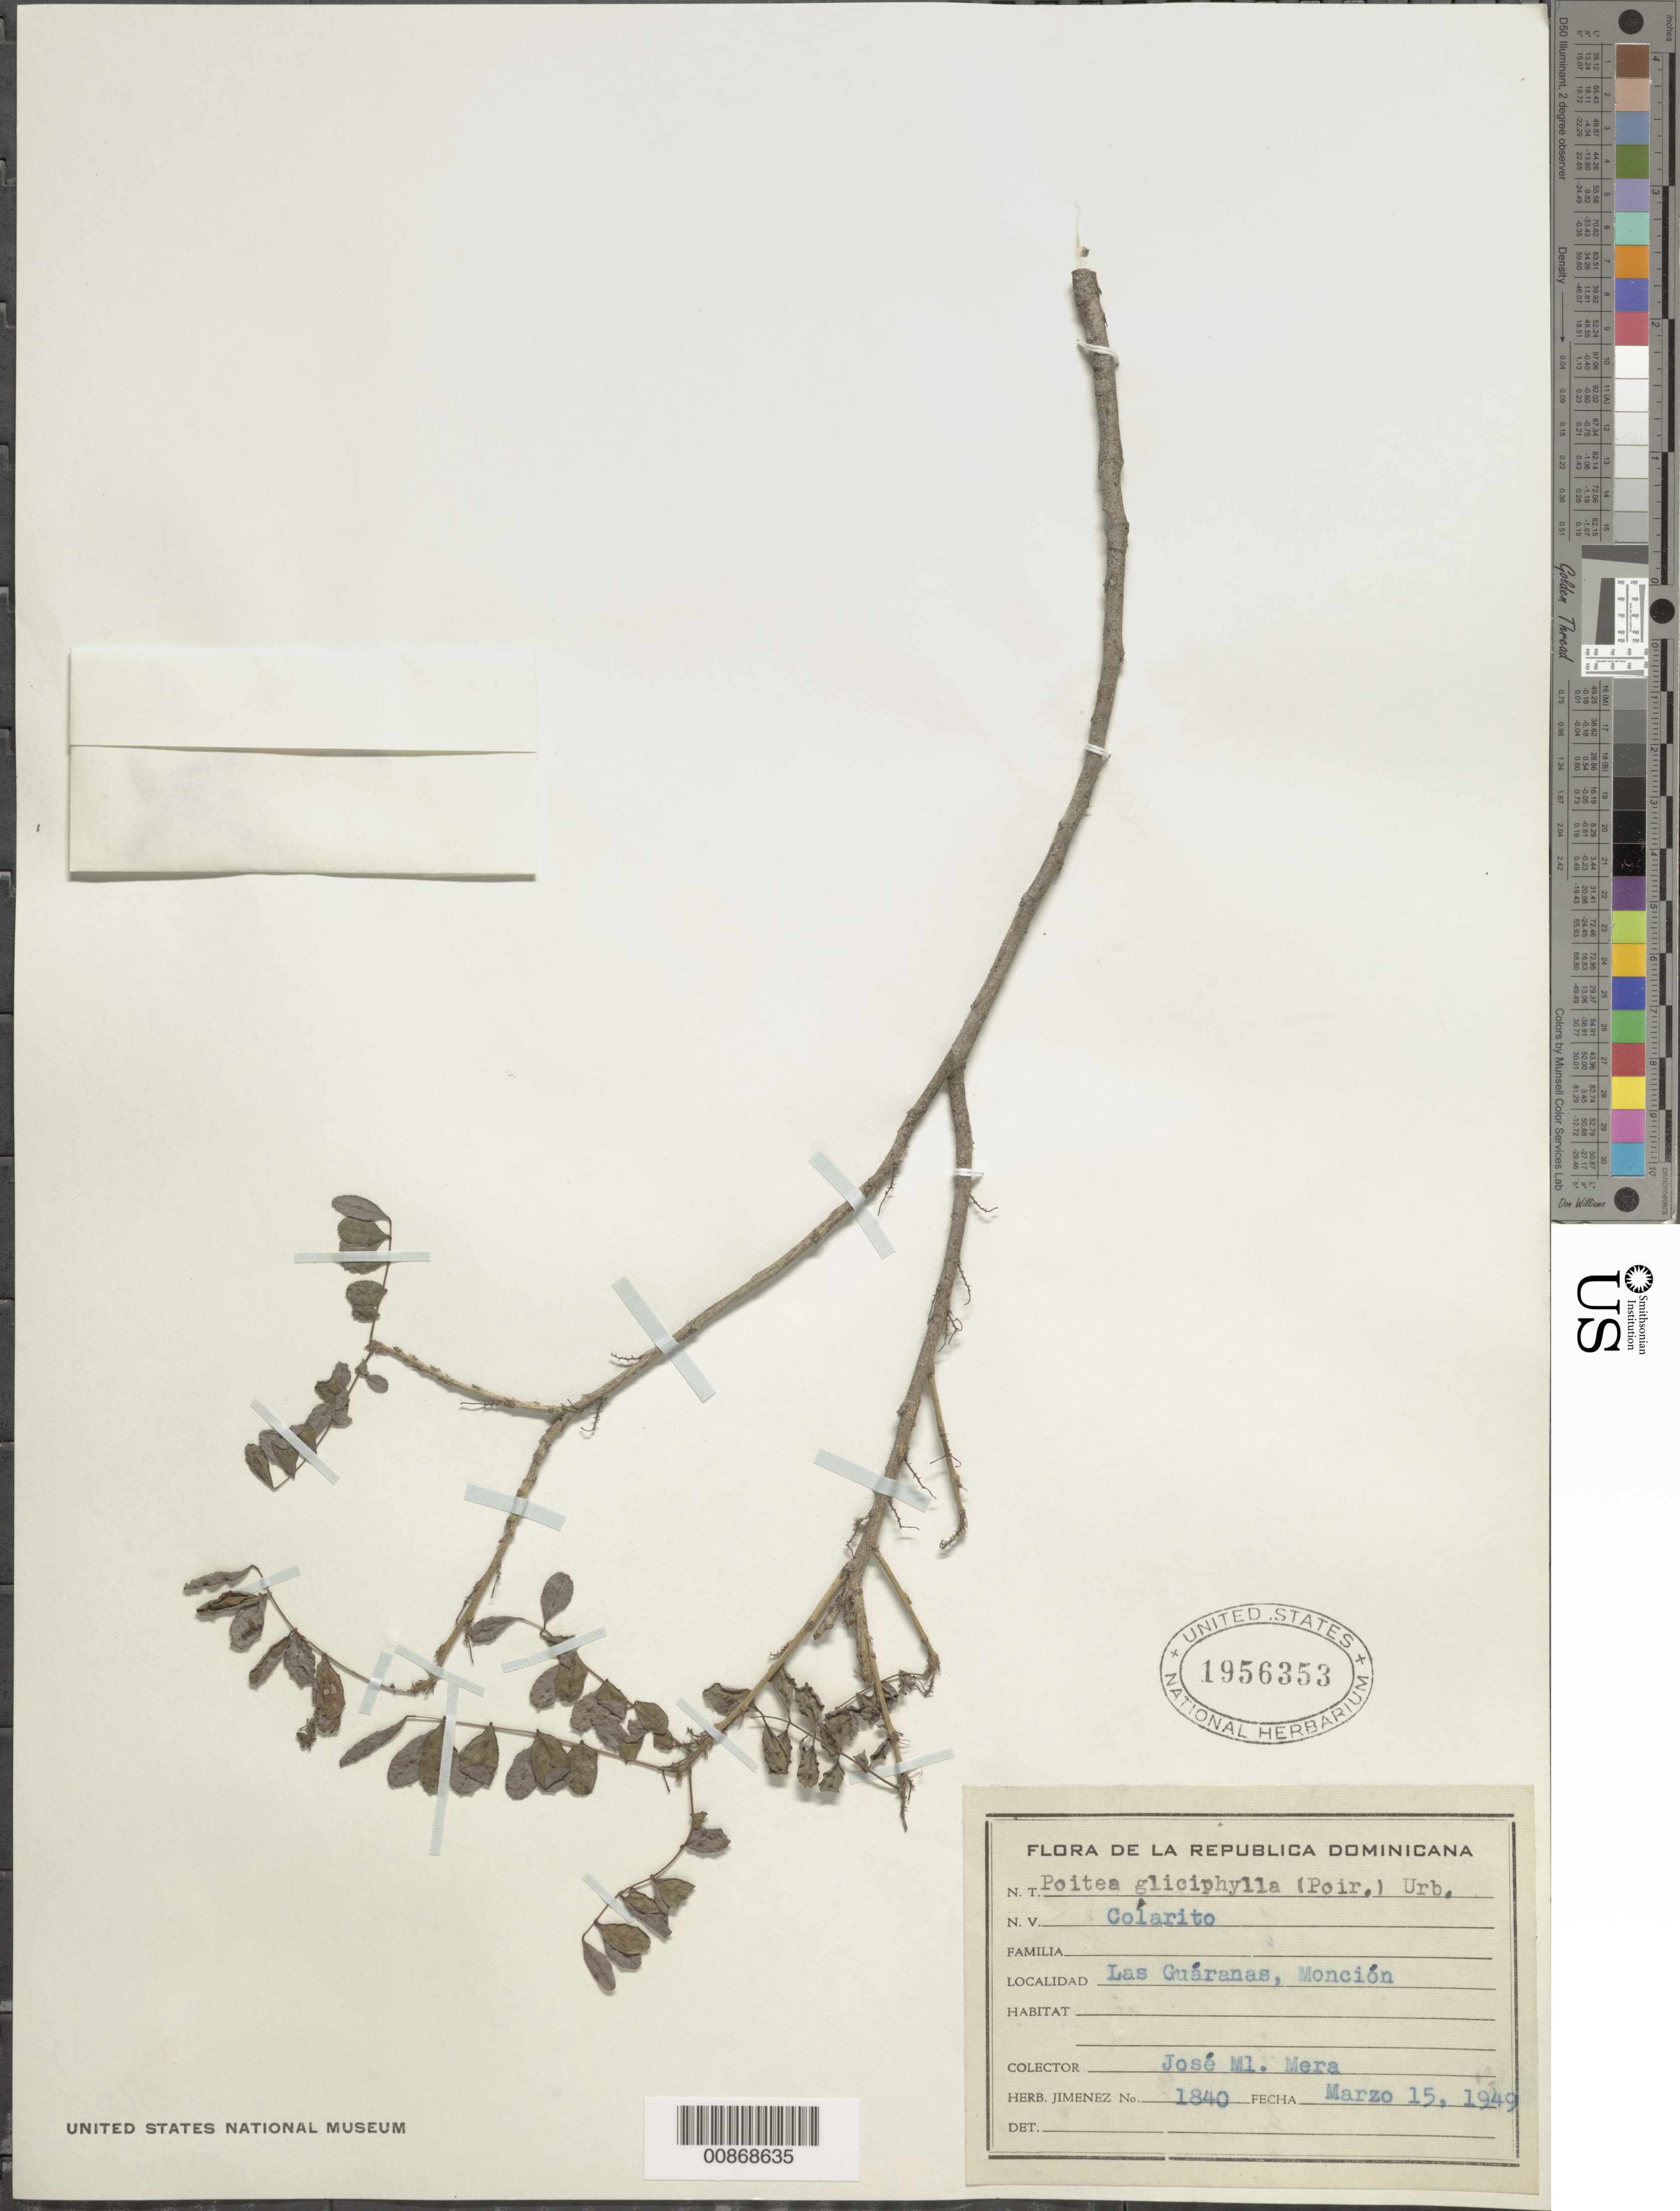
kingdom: Plantae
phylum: Tracheophyta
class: Magnoliopsida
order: Fabales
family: Fabaceae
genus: Poitea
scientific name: Poitea glyciphylla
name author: (Poir.) Urb.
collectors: J. Mera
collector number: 1840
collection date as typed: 15 Mar 1949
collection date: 1949-03-15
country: Dominican Republic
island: Hispaniola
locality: Las Guáranas, Monción.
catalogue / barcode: US 1956353